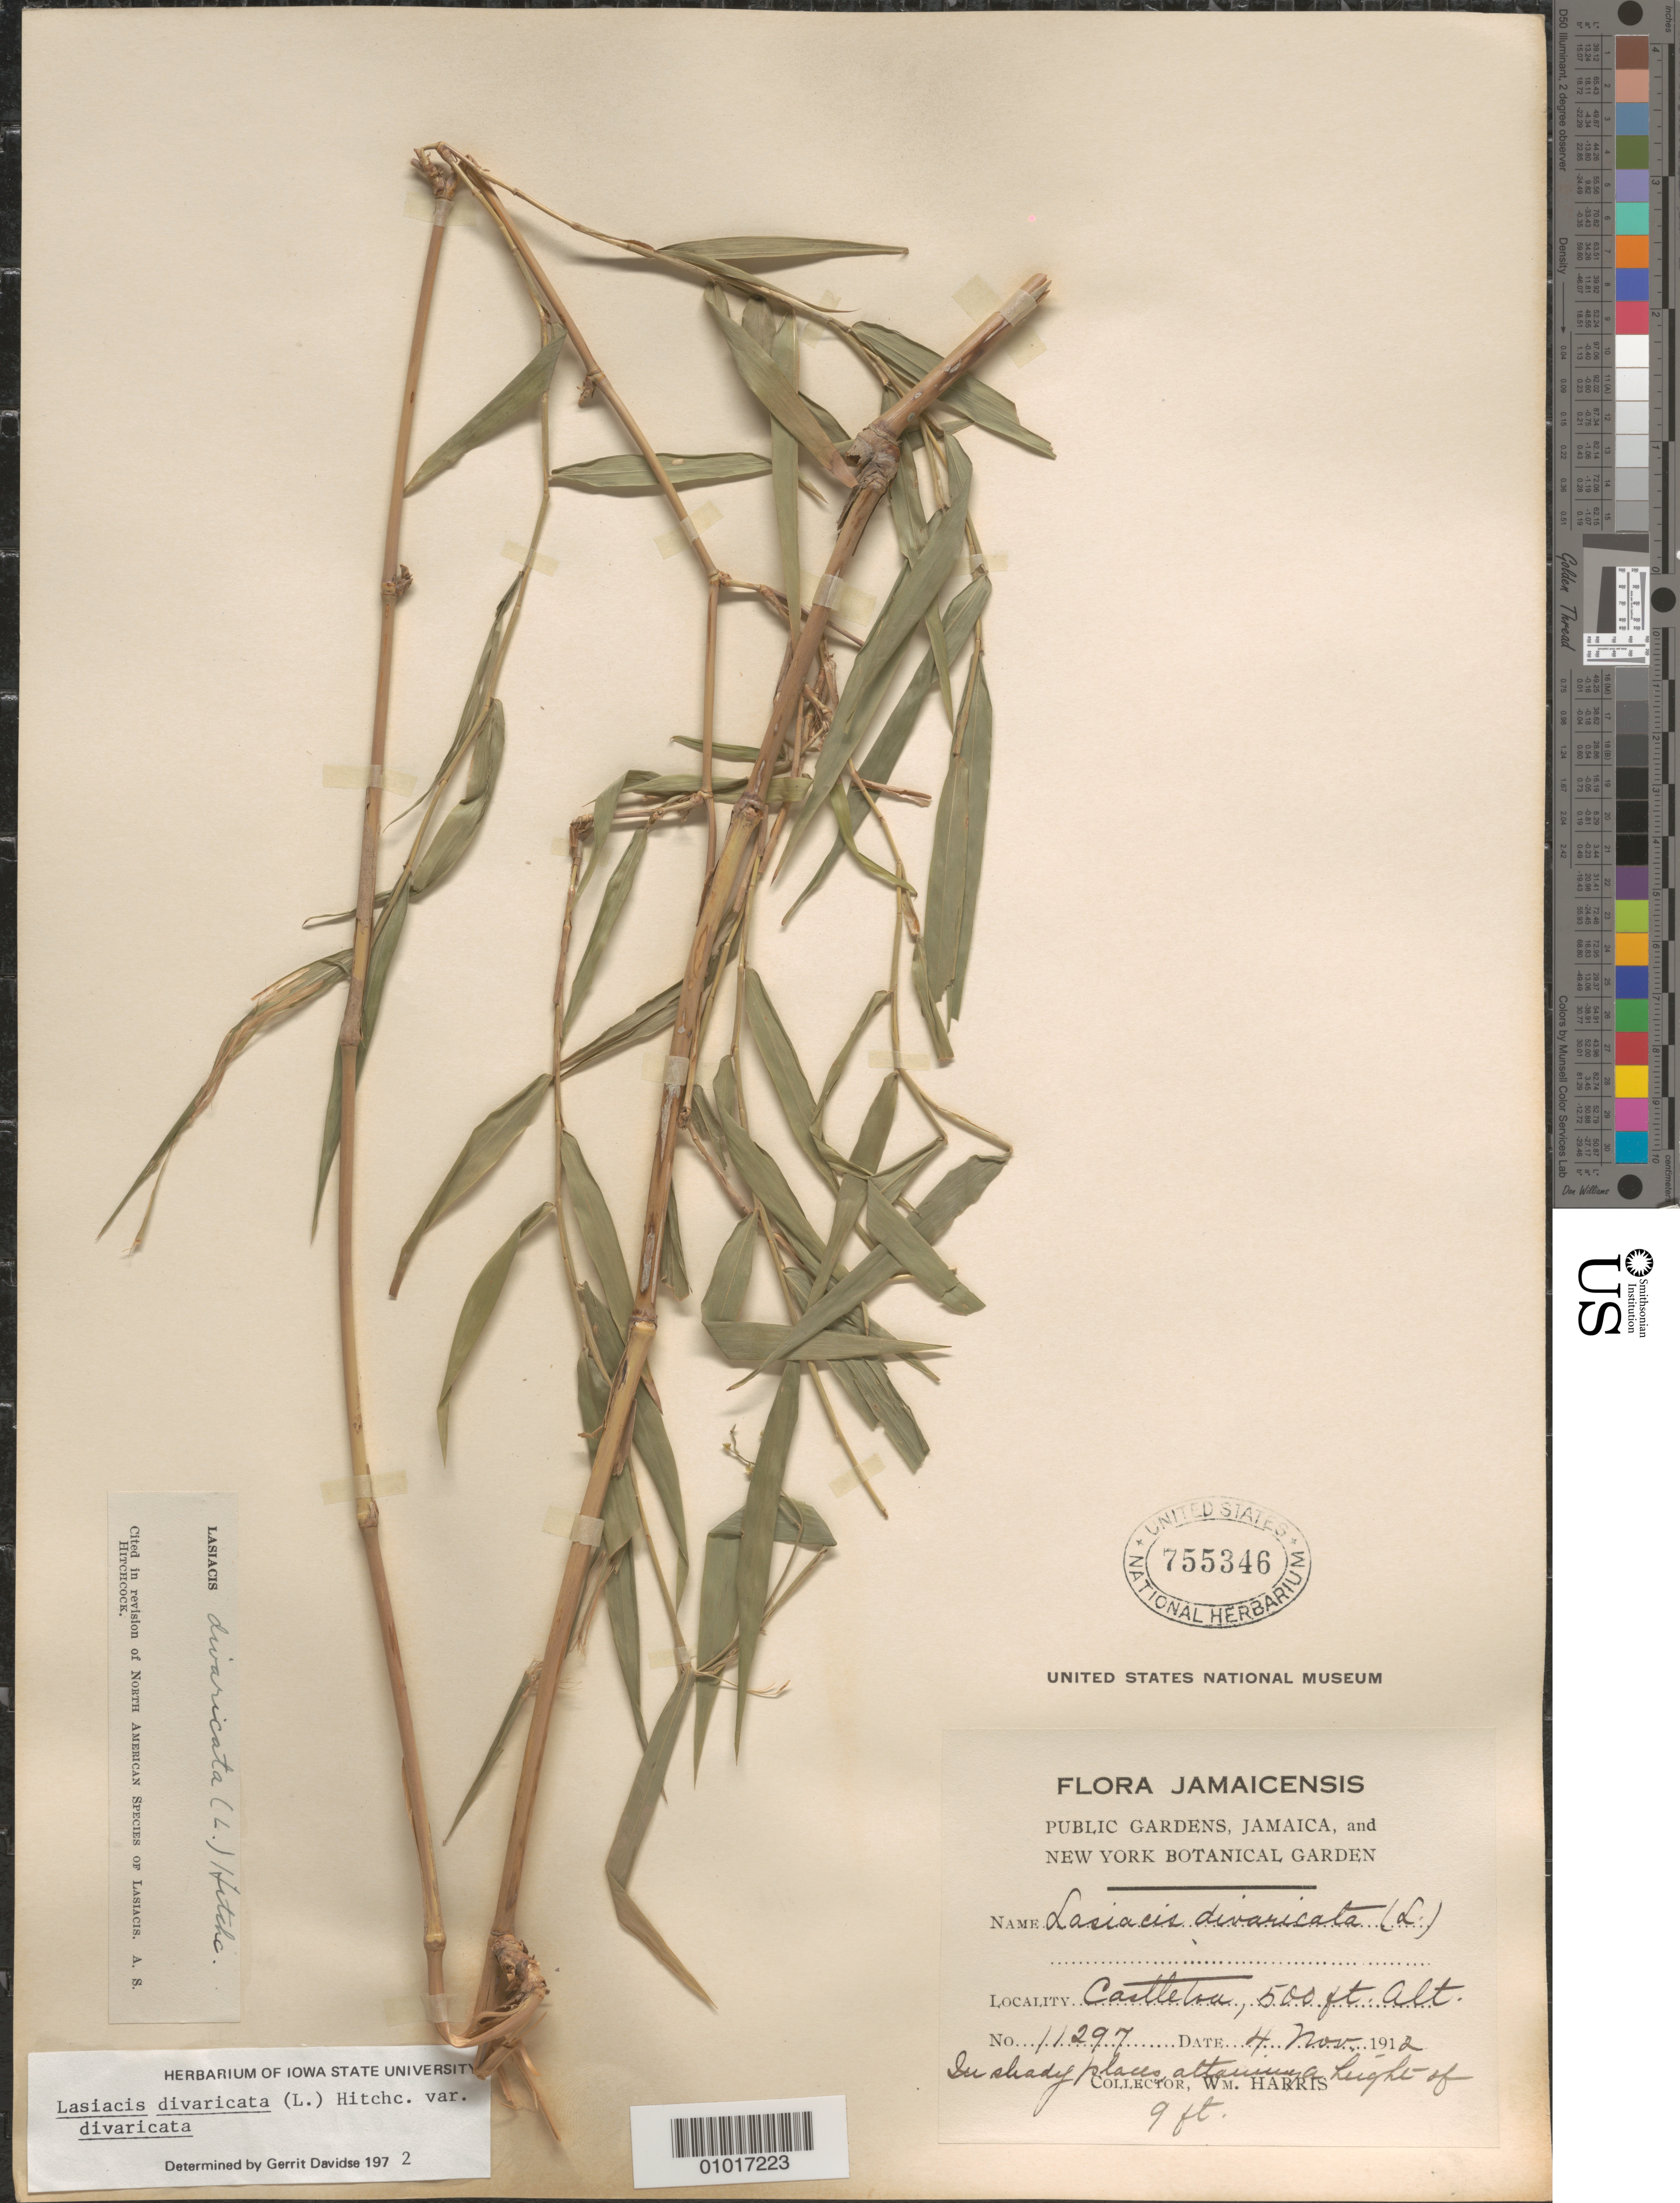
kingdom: Plantae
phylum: Tracheophyta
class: Liliopsida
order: Poales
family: Poaceae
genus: Lasiacis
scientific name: Lasiacis divaricata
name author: (L.) Hitchc.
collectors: W. H. Harris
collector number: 11297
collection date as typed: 04 Nov 1912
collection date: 1912-11-04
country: Jamaica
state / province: Saint Andrew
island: Jamaica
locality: Castleton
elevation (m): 152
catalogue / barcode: US 755346